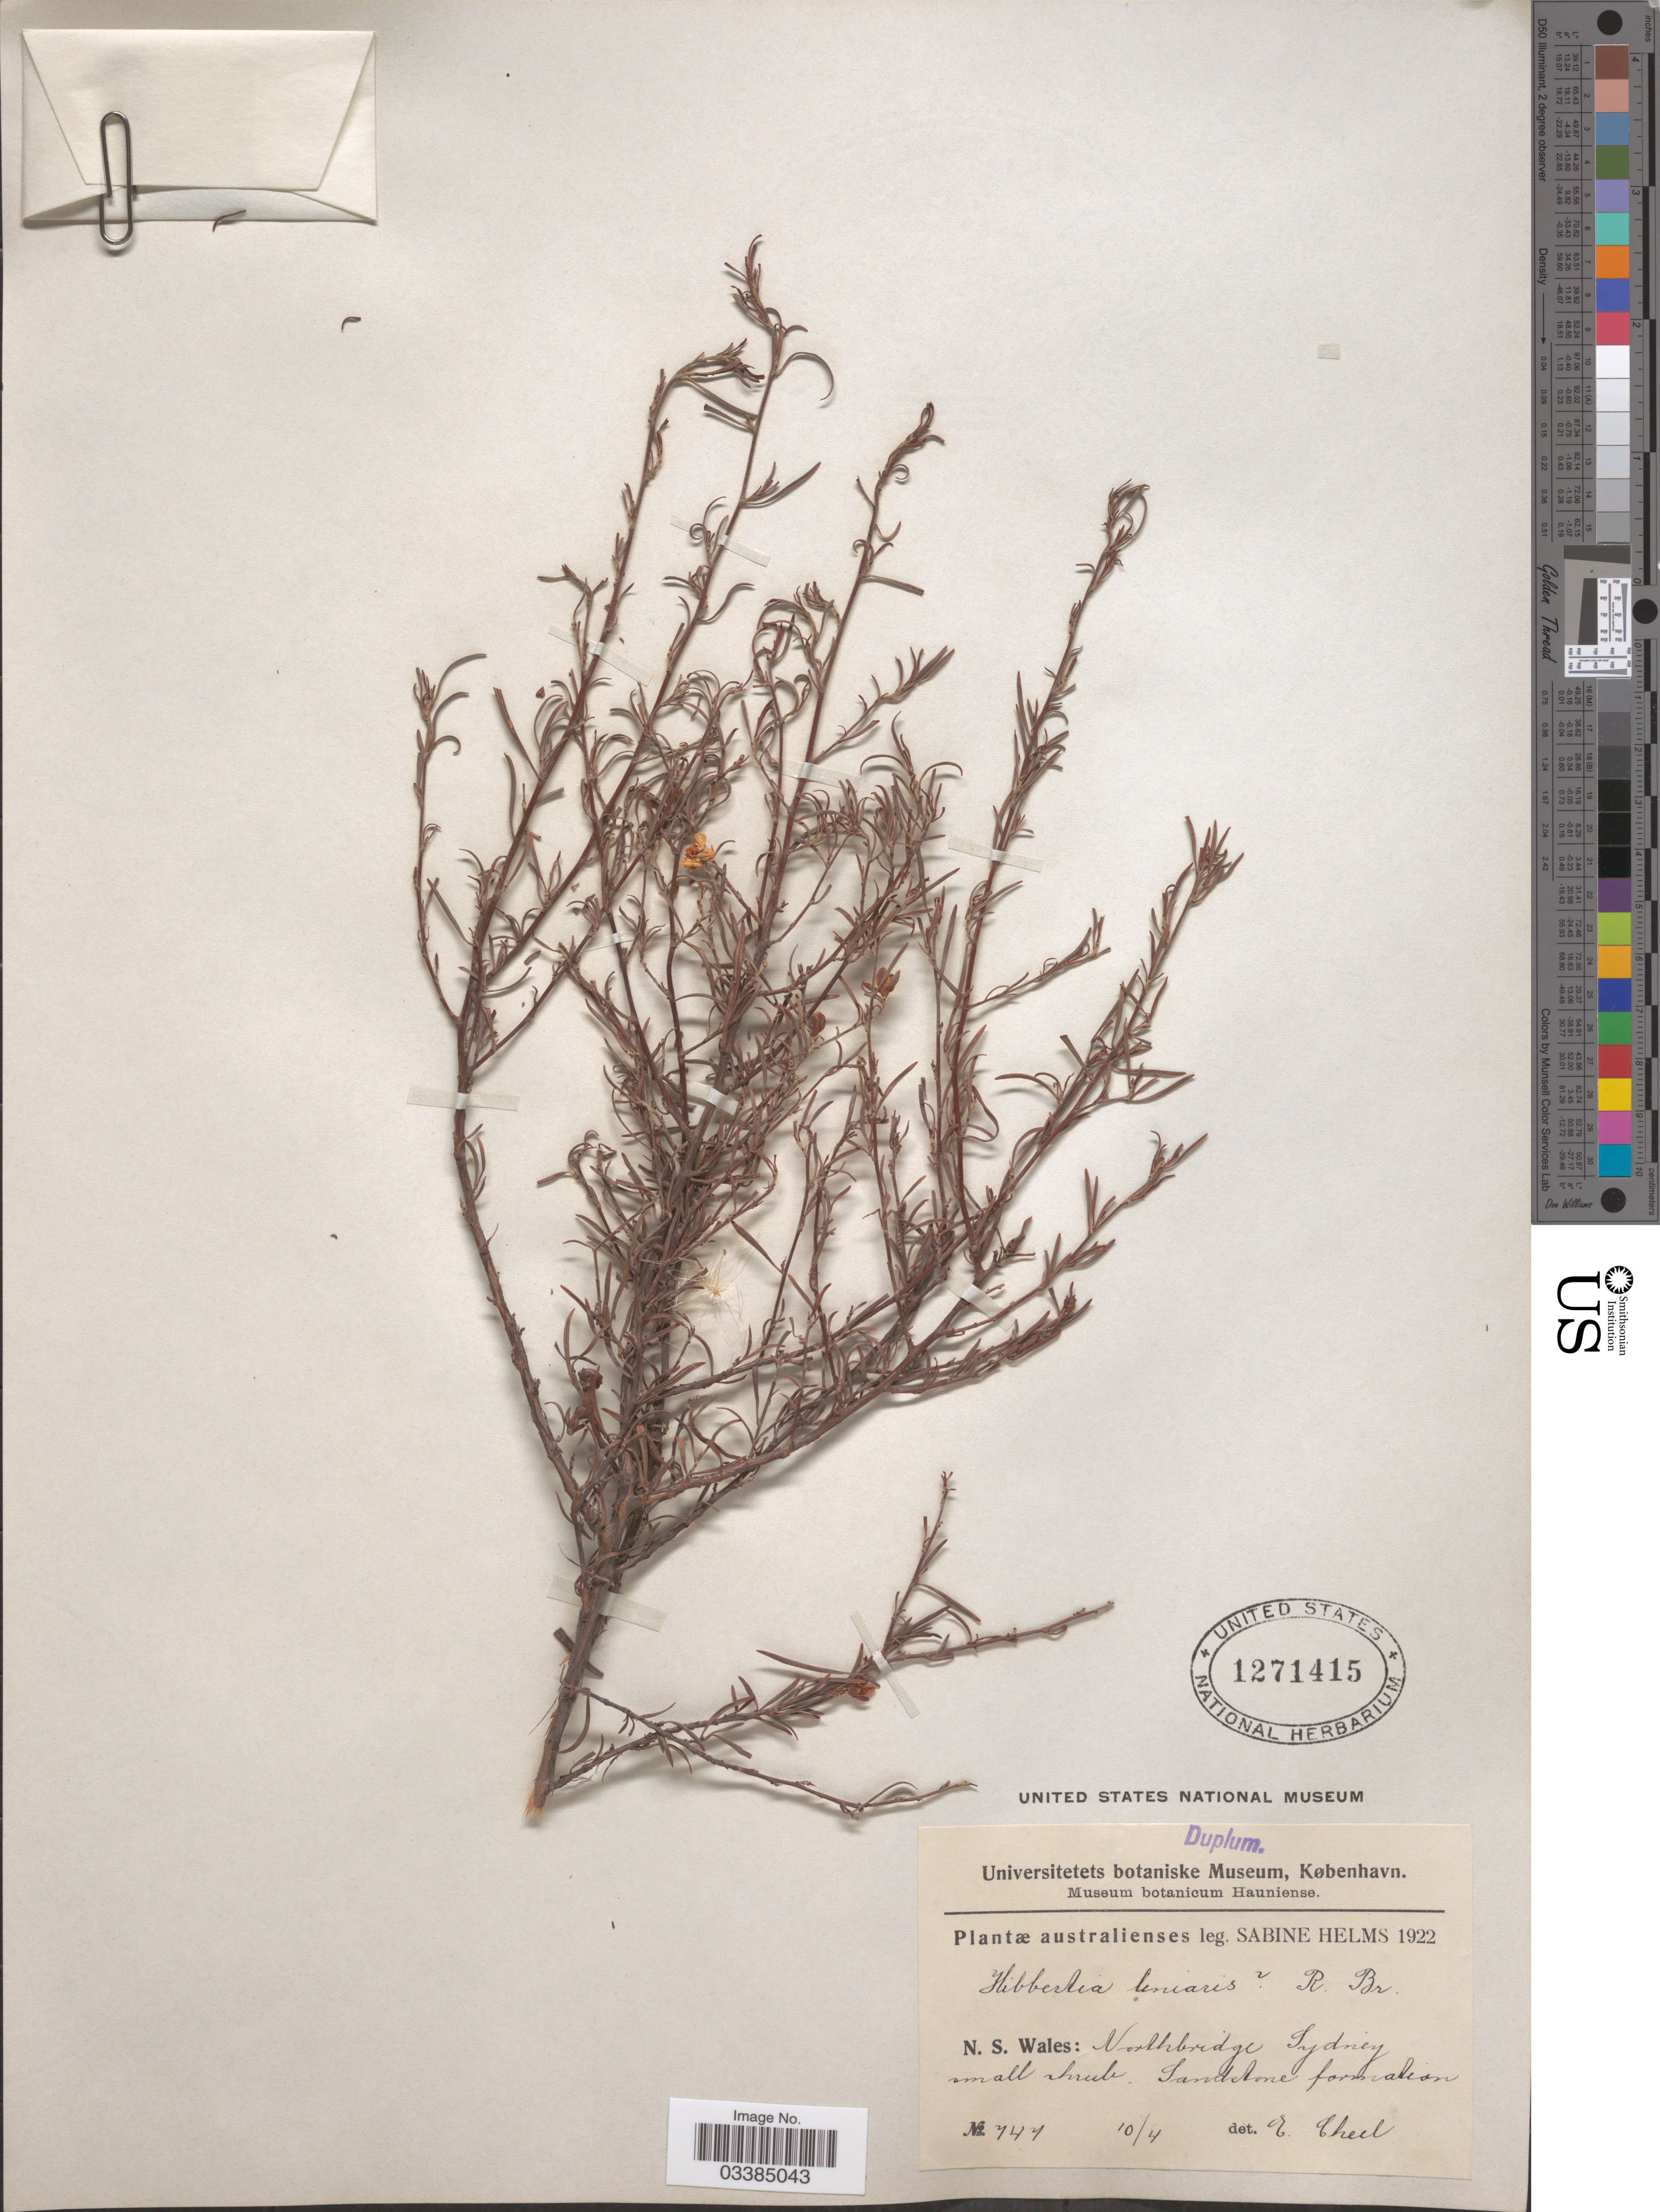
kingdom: Plantae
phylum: Tracheophyta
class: Magnoliopsida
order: Dilleniales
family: Dilleniaceae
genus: Hibbertia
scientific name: Hibbertia linearis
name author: R. Br. ex DC.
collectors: S. Helms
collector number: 747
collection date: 1922-04-10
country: Australia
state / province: New South Wales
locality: N. S. Wales: Northbridge Sydney.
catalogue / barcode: US 1271415